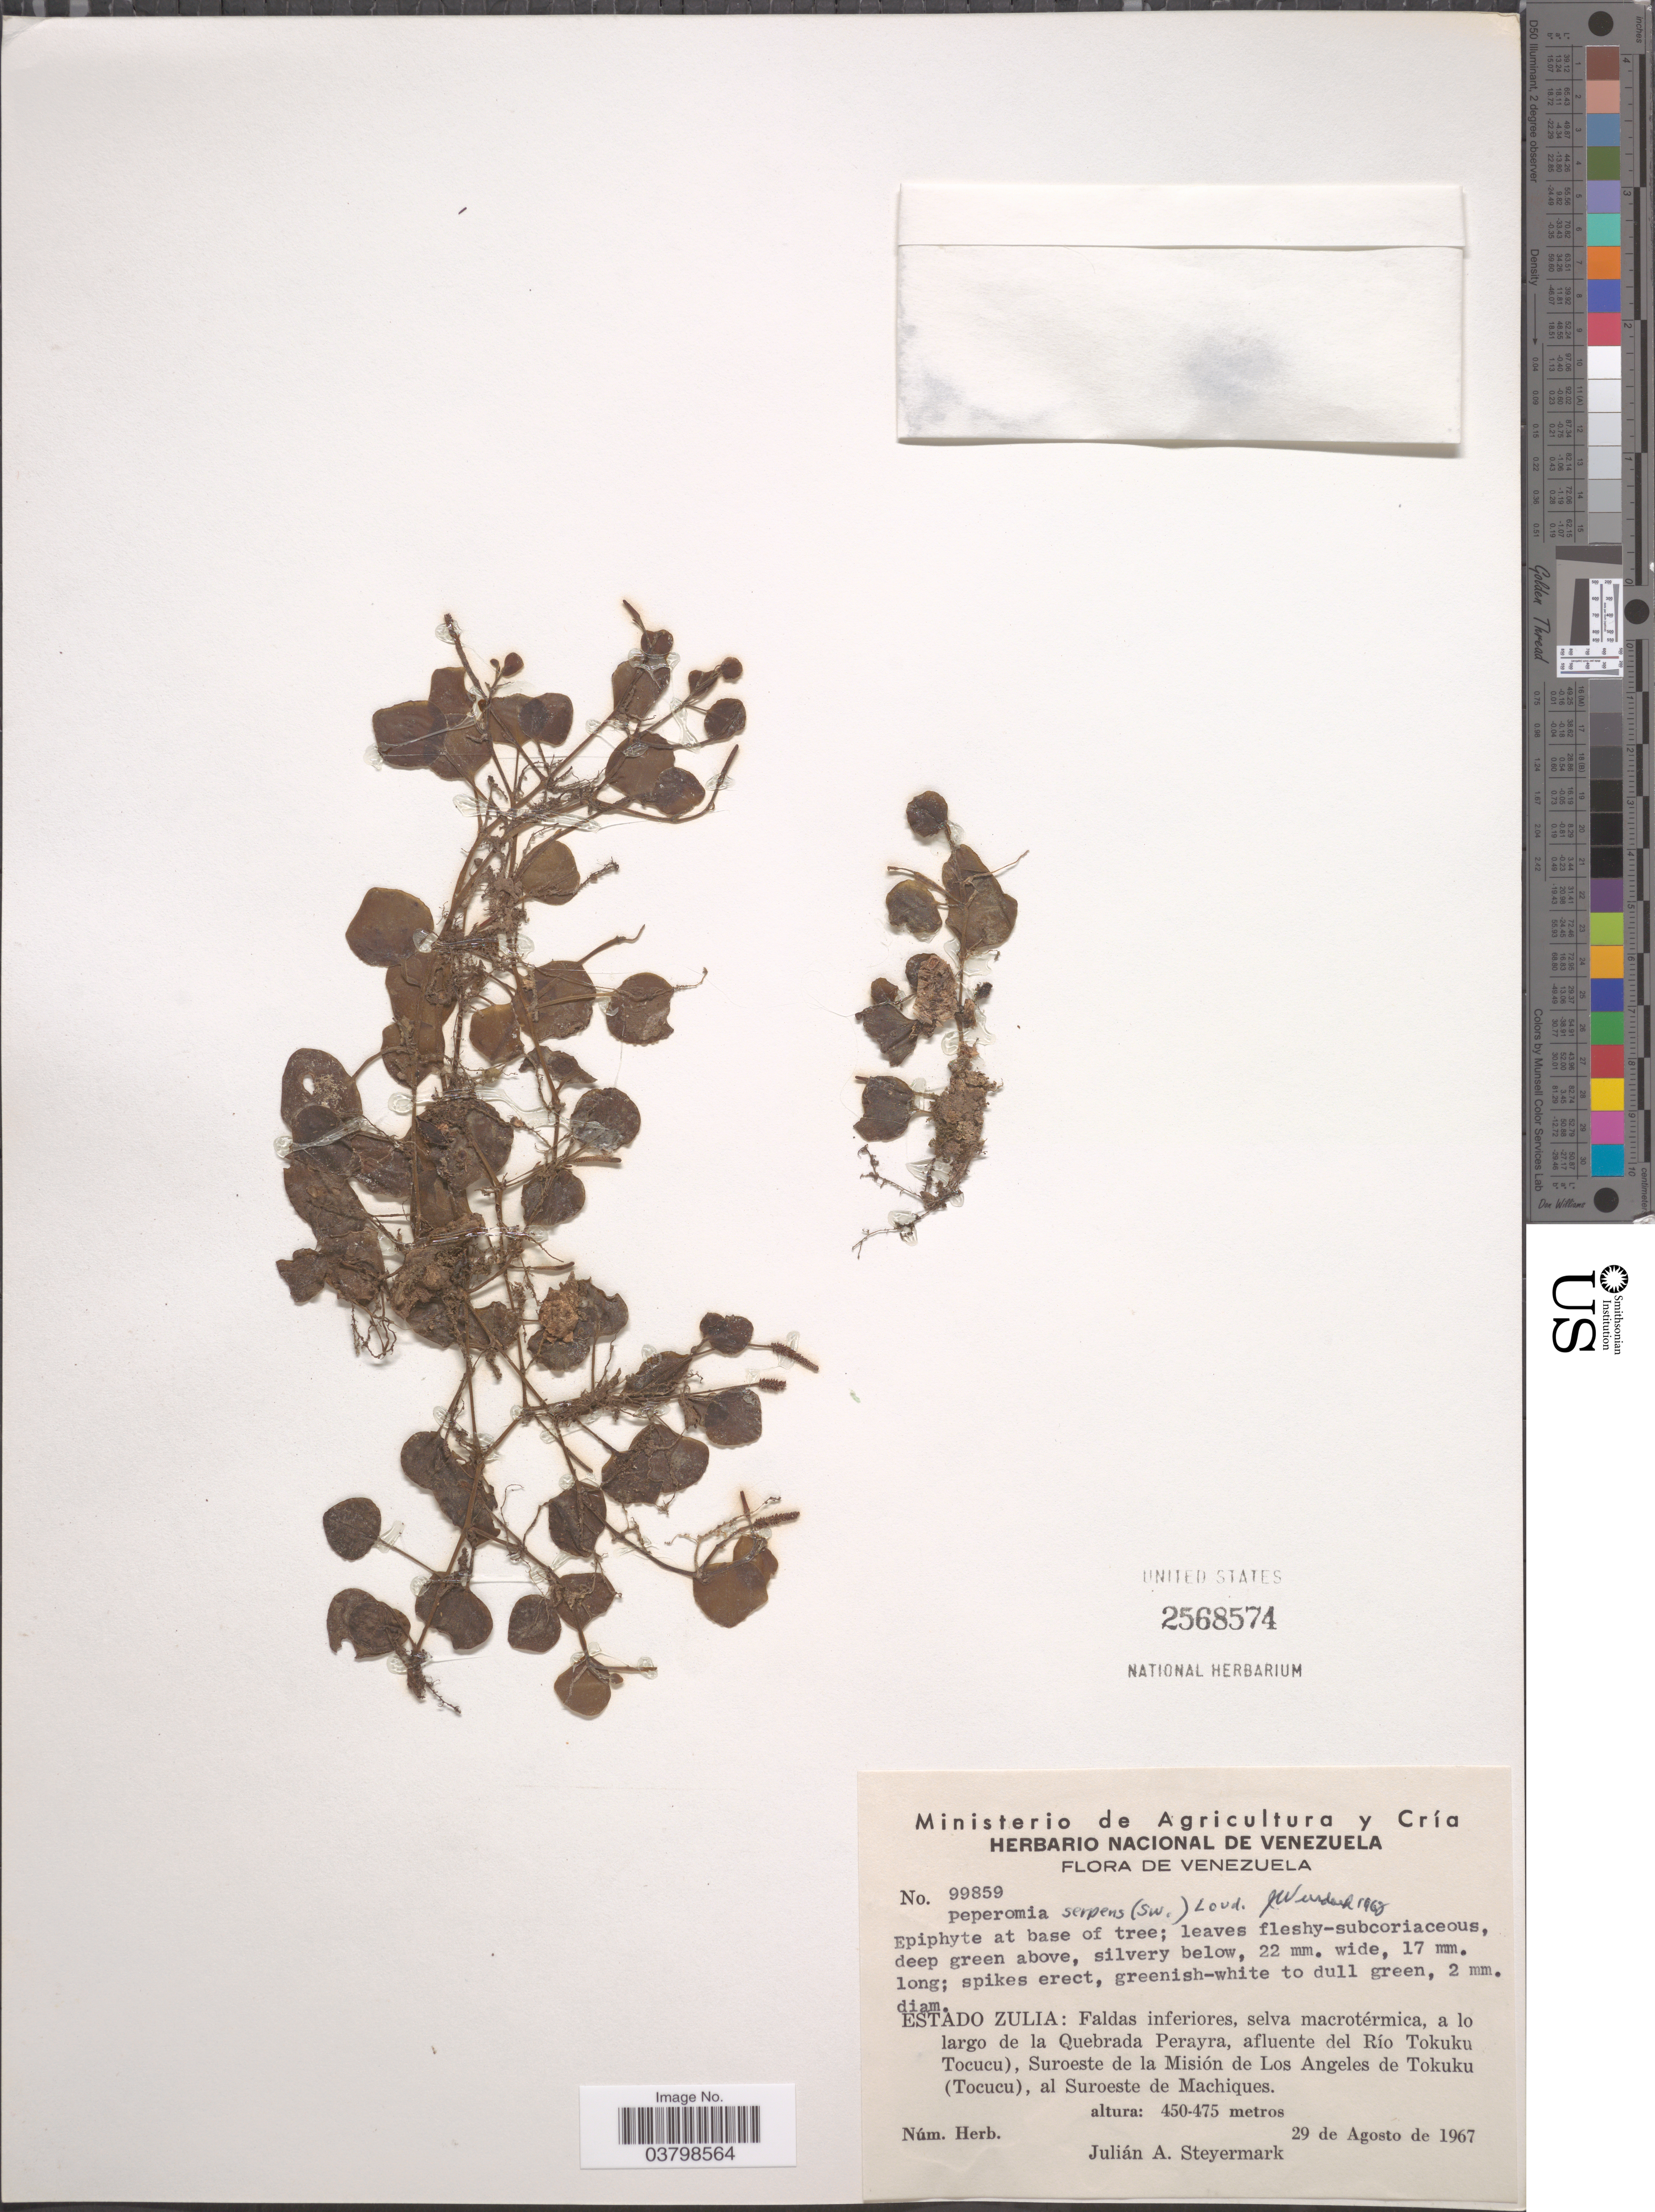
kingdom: Plantae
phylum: Tracheophyta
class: Magnoliopsida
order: Piperales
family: Piperaceae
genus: Peperomia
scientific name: Peperomia serpens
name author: (Sw.) Loudon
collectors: J. Steyermark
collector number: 99859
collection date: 1967-08-29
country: Venezuela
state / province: Zulia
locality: A lo largo de la Quebrada Perayra, afluente del Río Tokuku (Tocucu), Suroeste de la Misión de Los Angeles de Tokuku (Tocucu), al Suroeste de Machiques.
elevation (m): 450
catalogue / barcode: US 2568574